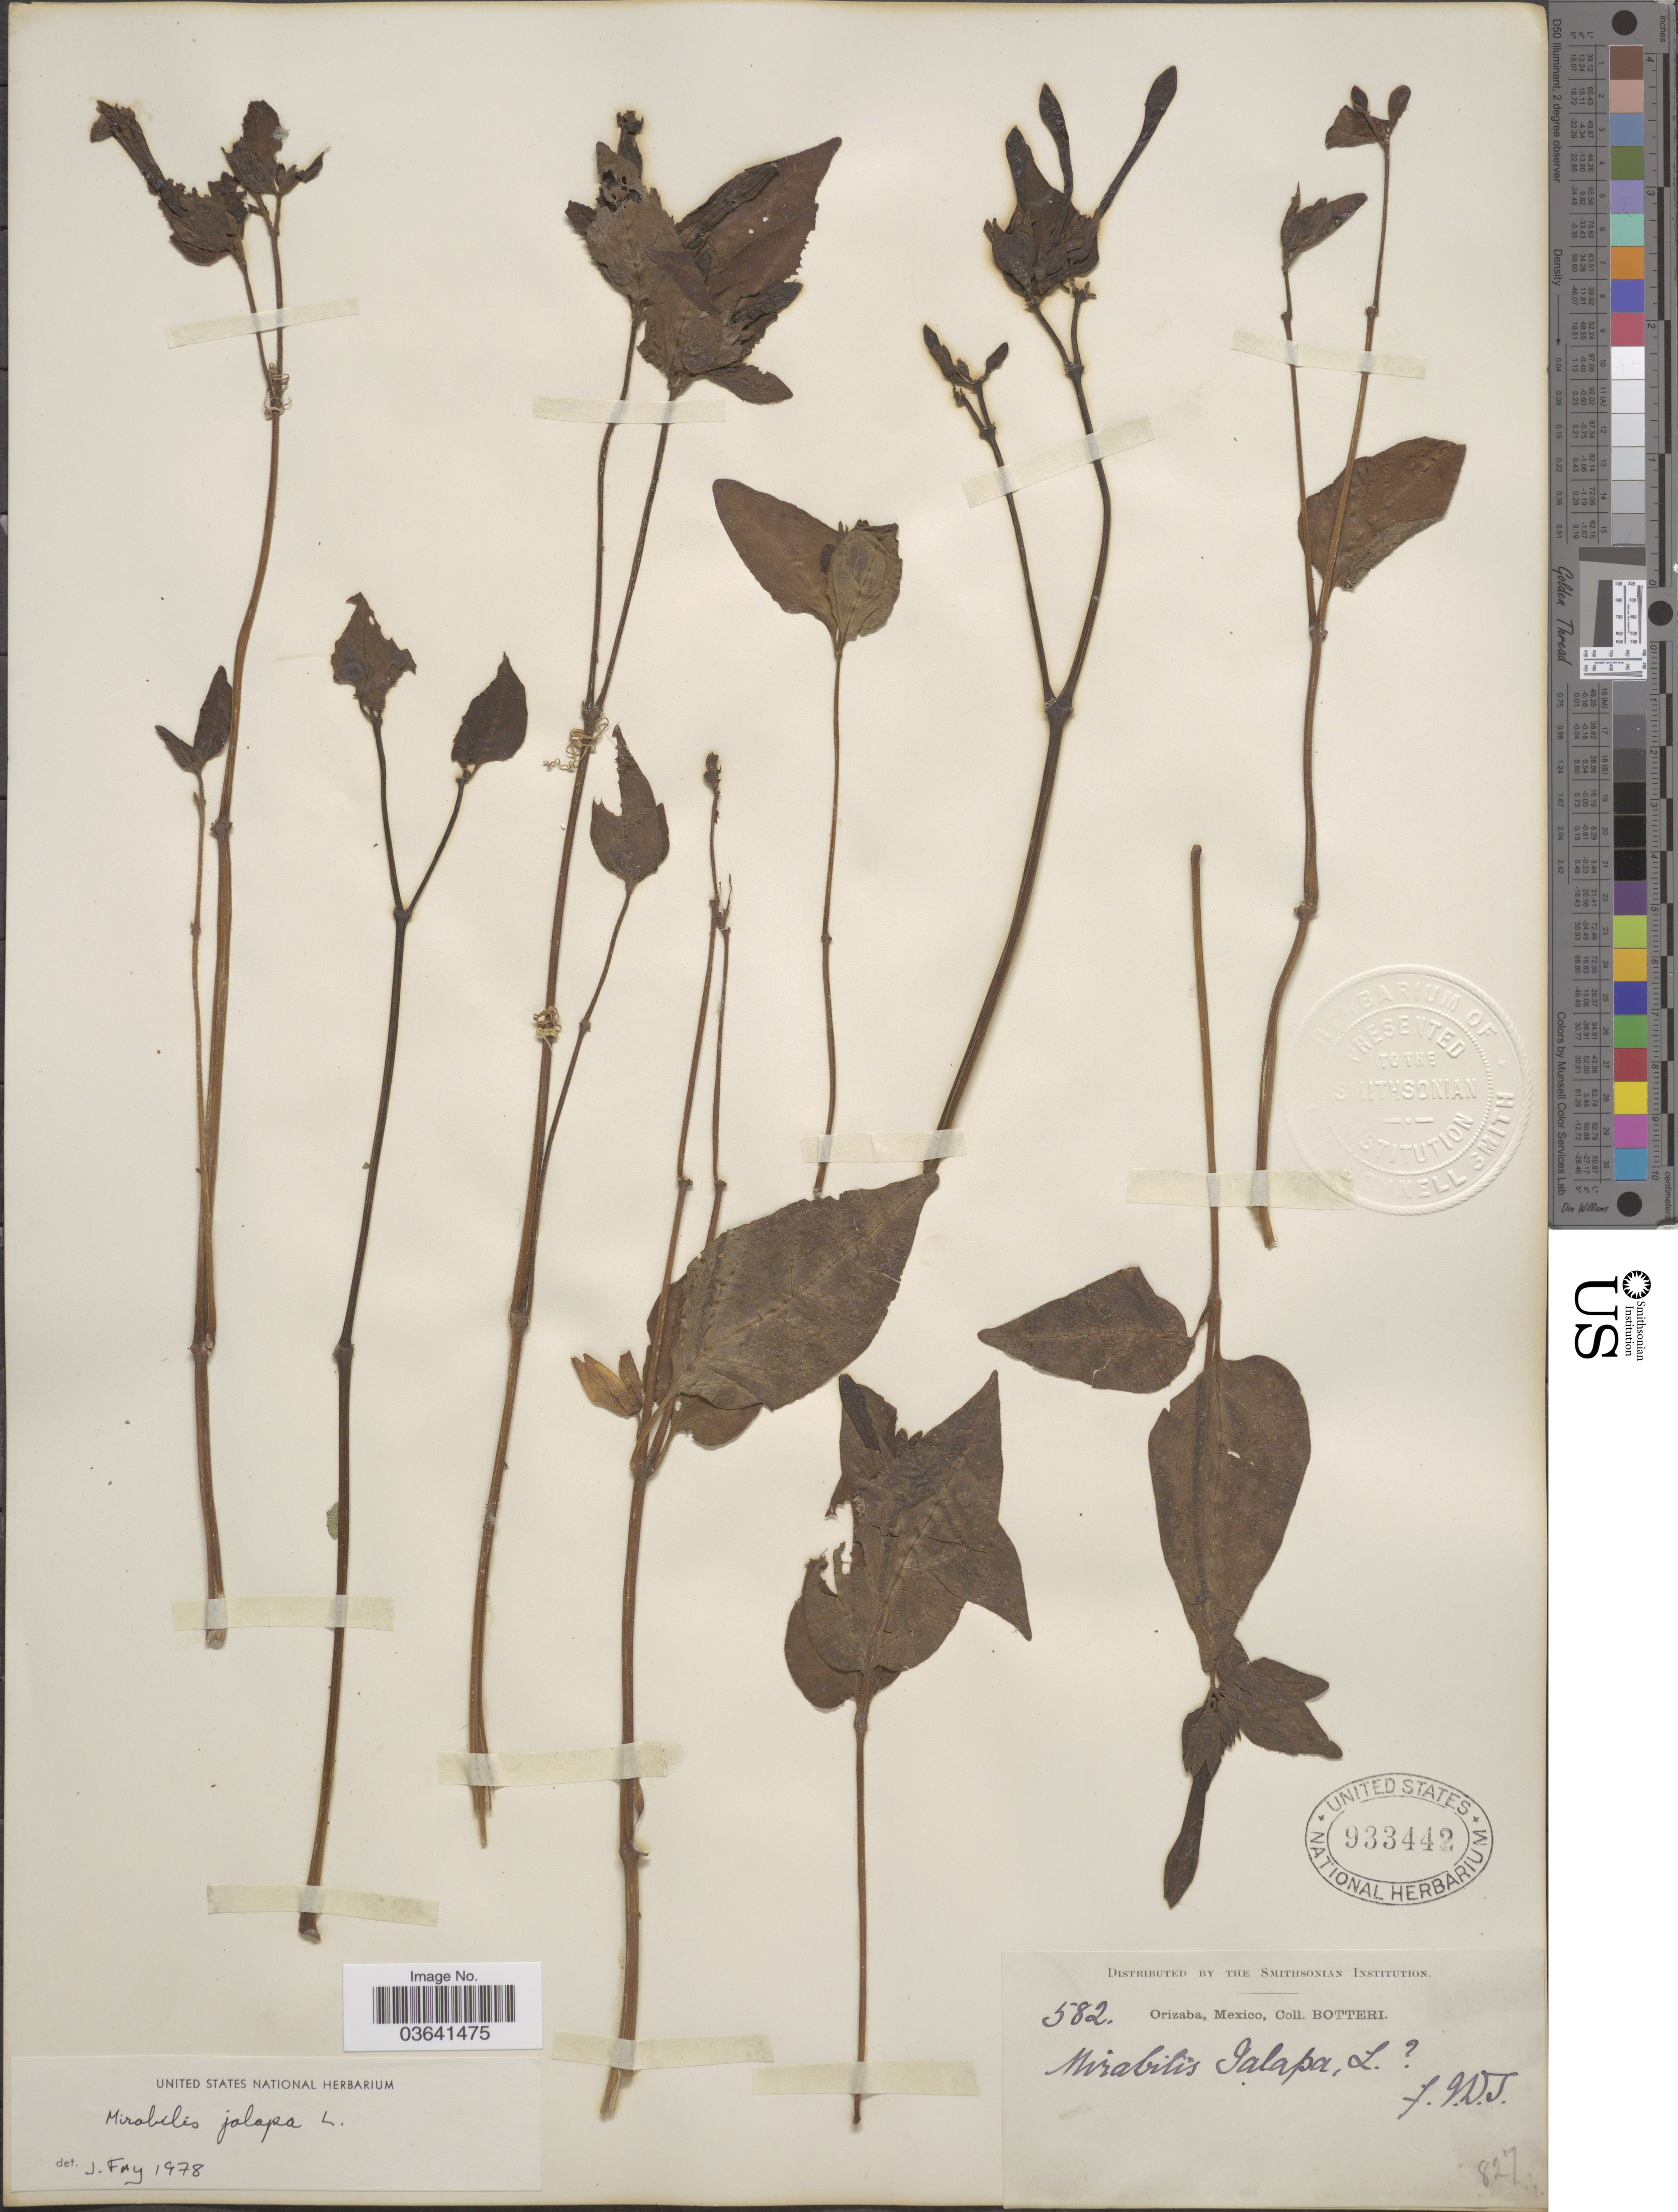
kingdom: Plantae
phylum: Tracheophyta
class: Magnoliopsida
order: Caryophyllales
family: Nyctaginaceae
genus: Mirabilis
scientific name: Mirabilis jalapa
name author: L.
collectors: -. Botteri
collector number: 582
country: Mexico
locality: Orizaba.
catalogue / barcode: US 933442